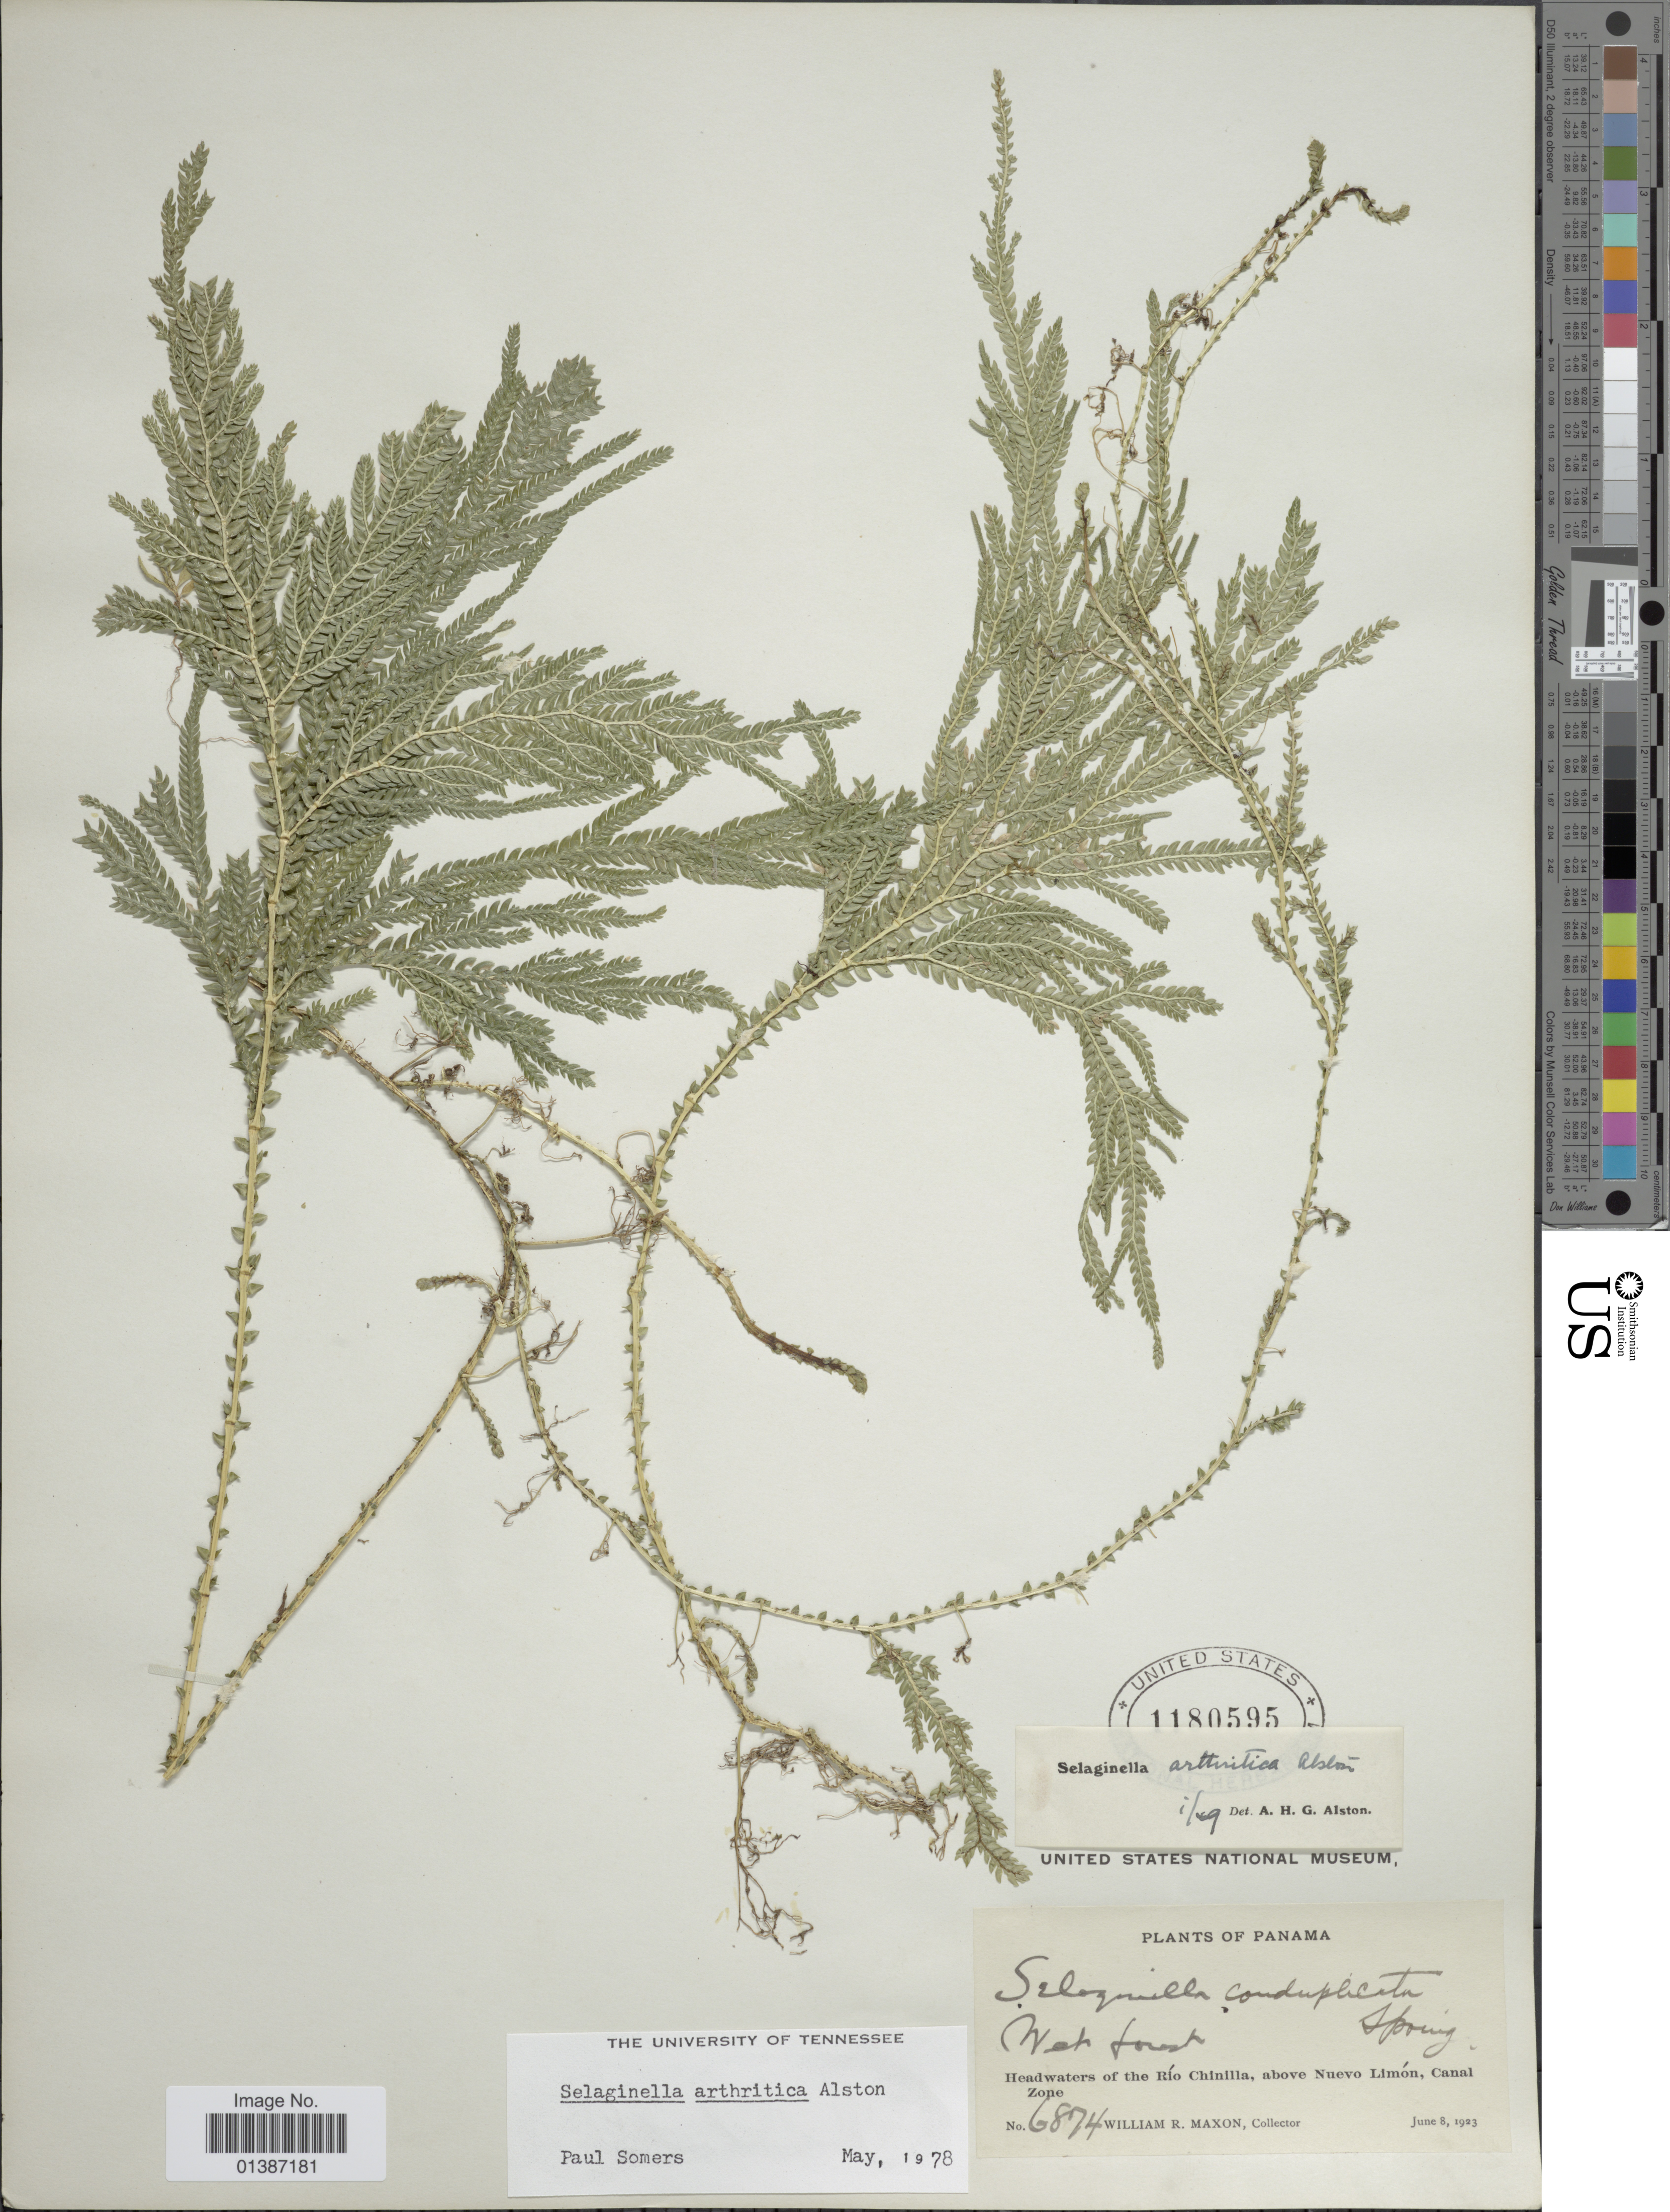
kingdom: Plantae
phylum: Tracheophyta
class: Lycopodiopsida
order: Selaginellales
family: Selaginellaceae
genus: Selaginella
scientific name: Selaginella arthritica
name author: Alston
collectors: W. R. Maxon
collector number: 6874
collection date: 1923-06-08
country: Panama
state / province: Colón / Panamá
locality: Headwaters of the Río Chinilla, above Nuevo Limón, Canal Zone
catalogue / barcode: US 1180595